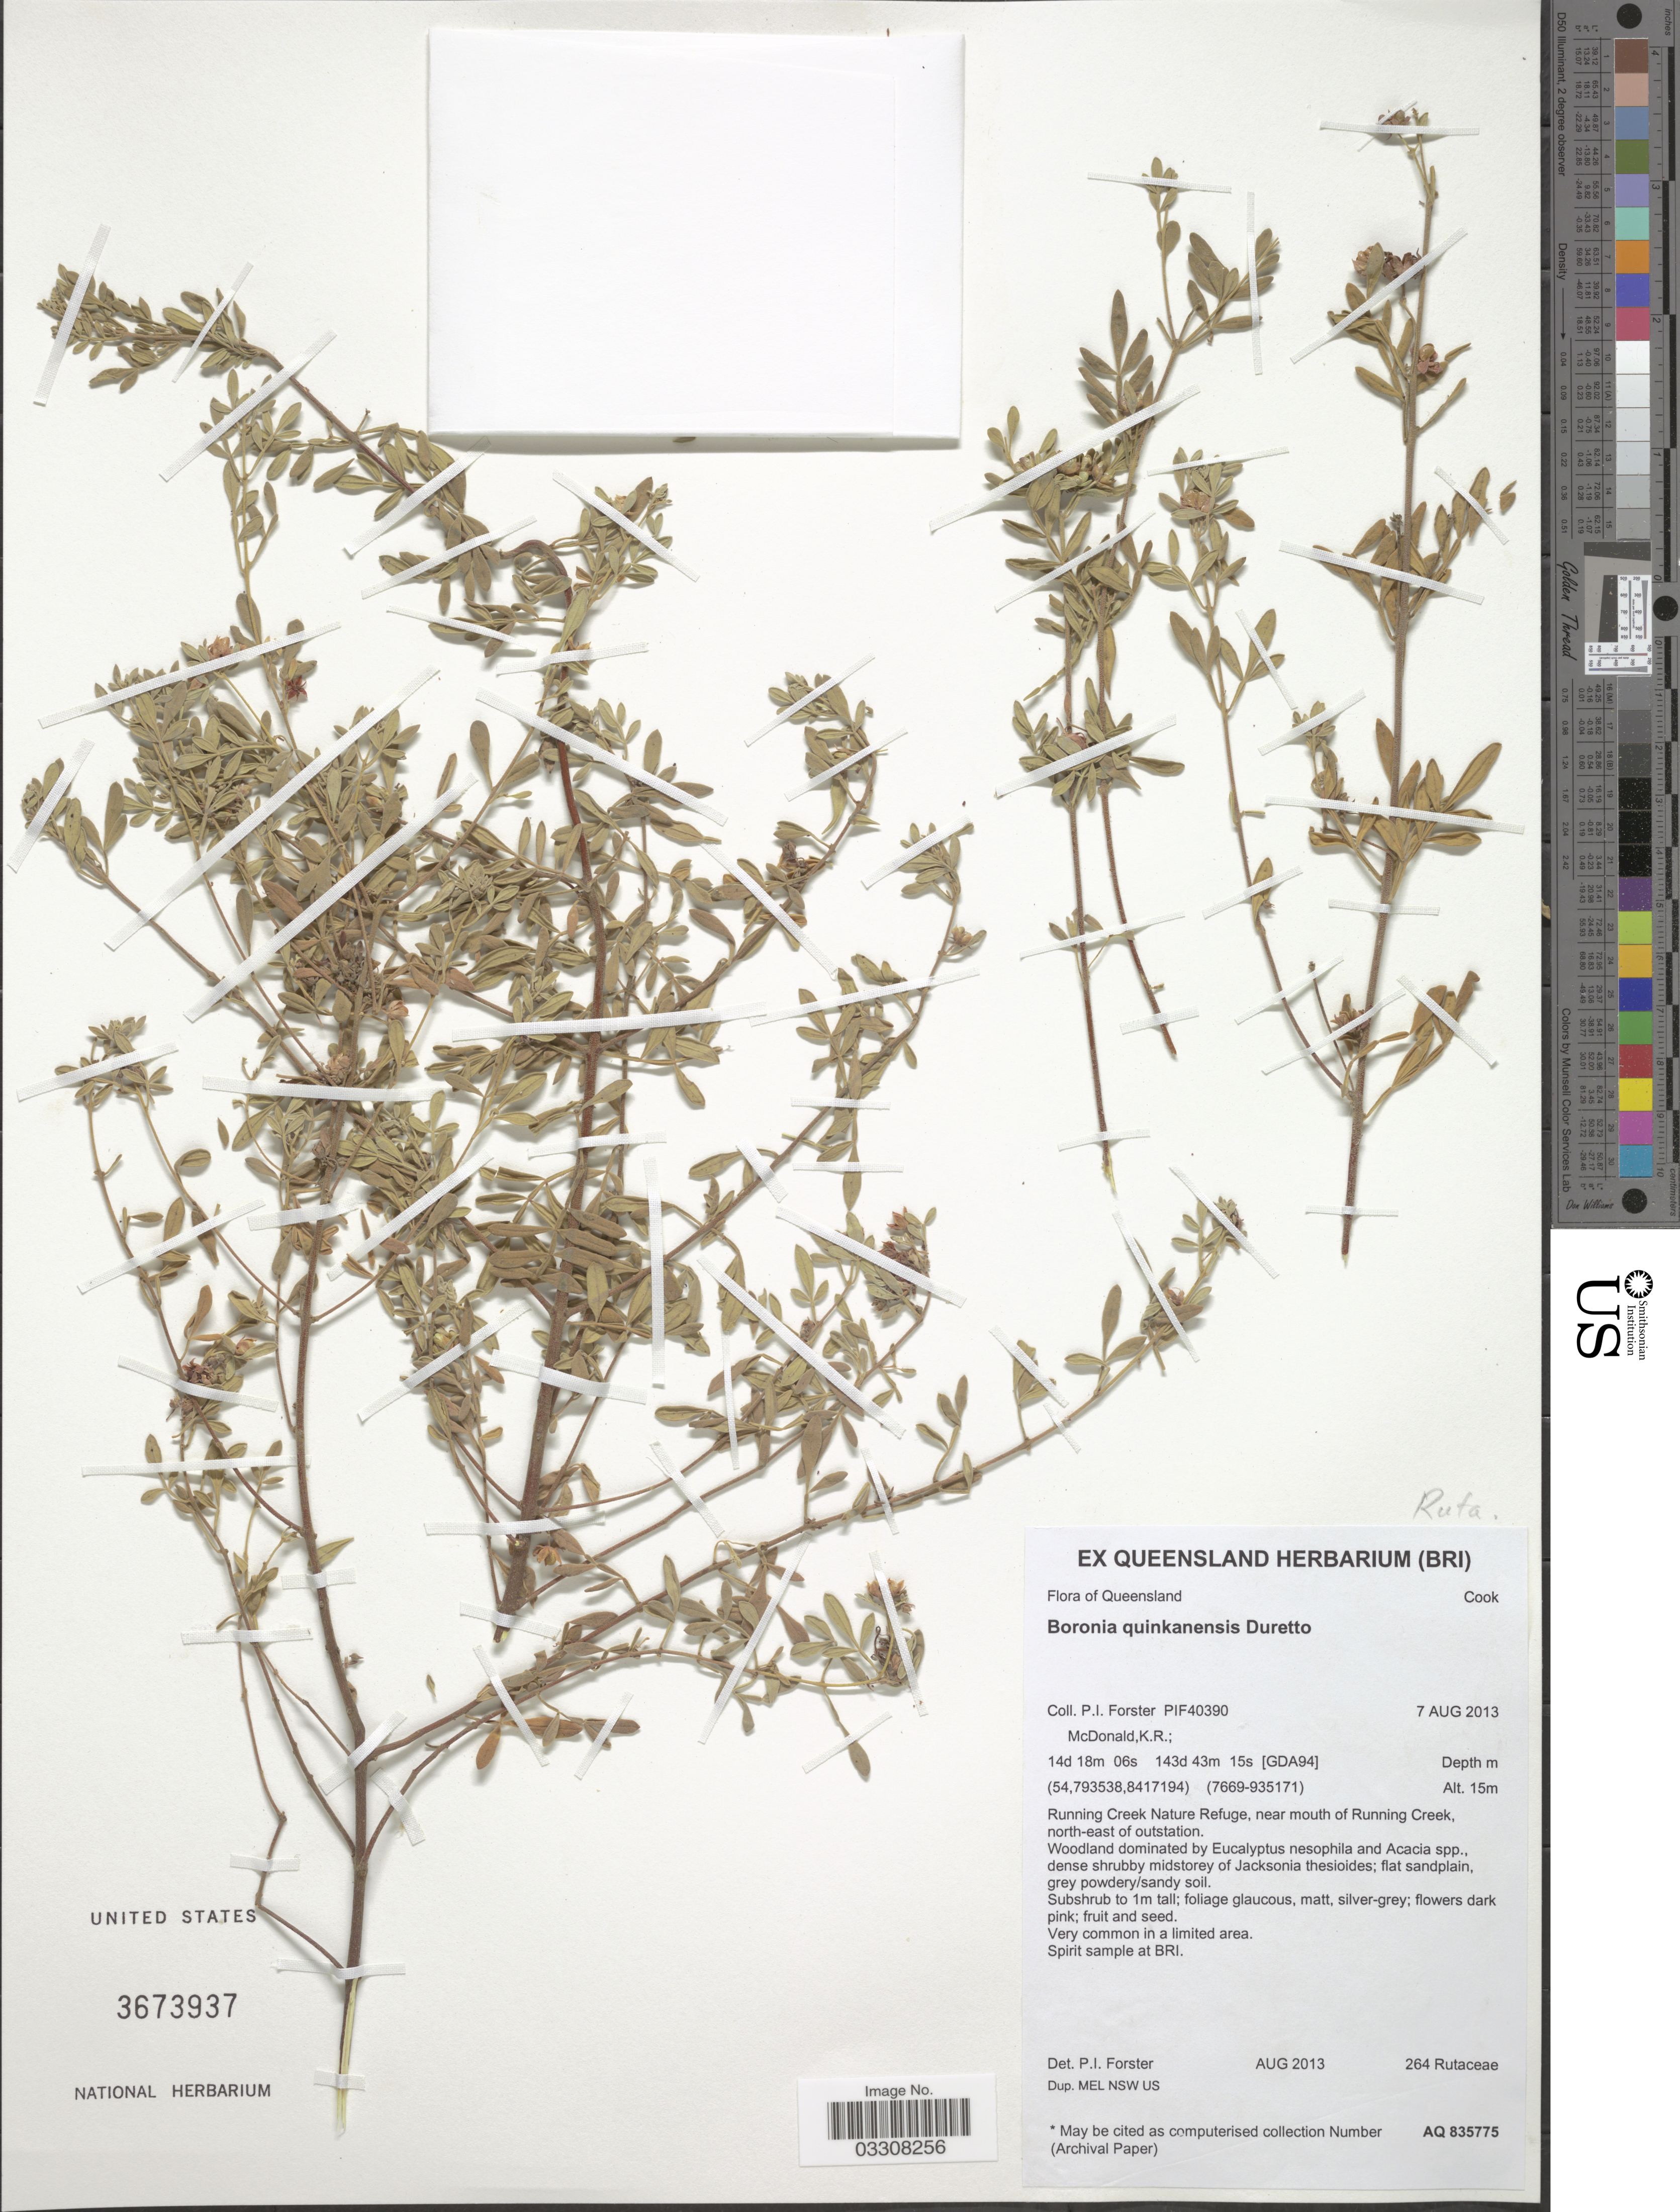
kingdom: Plantae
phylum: Tracheophyta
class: Magnoliopsida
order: Sapindales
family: Rutaceae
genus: Boronia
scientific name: Boronia quinkanensis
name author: Duretto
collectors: P. Forster & K. McDonald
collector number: PIF40390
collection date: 2013-08-07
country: Australia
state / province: Queensland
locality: Running Creek Nature Refuge, near mouth of Running Creek, north-east of outstation. (GDA94) (54,793538,8417194) (7669-935171).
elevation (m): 15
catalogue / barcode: US 3673937